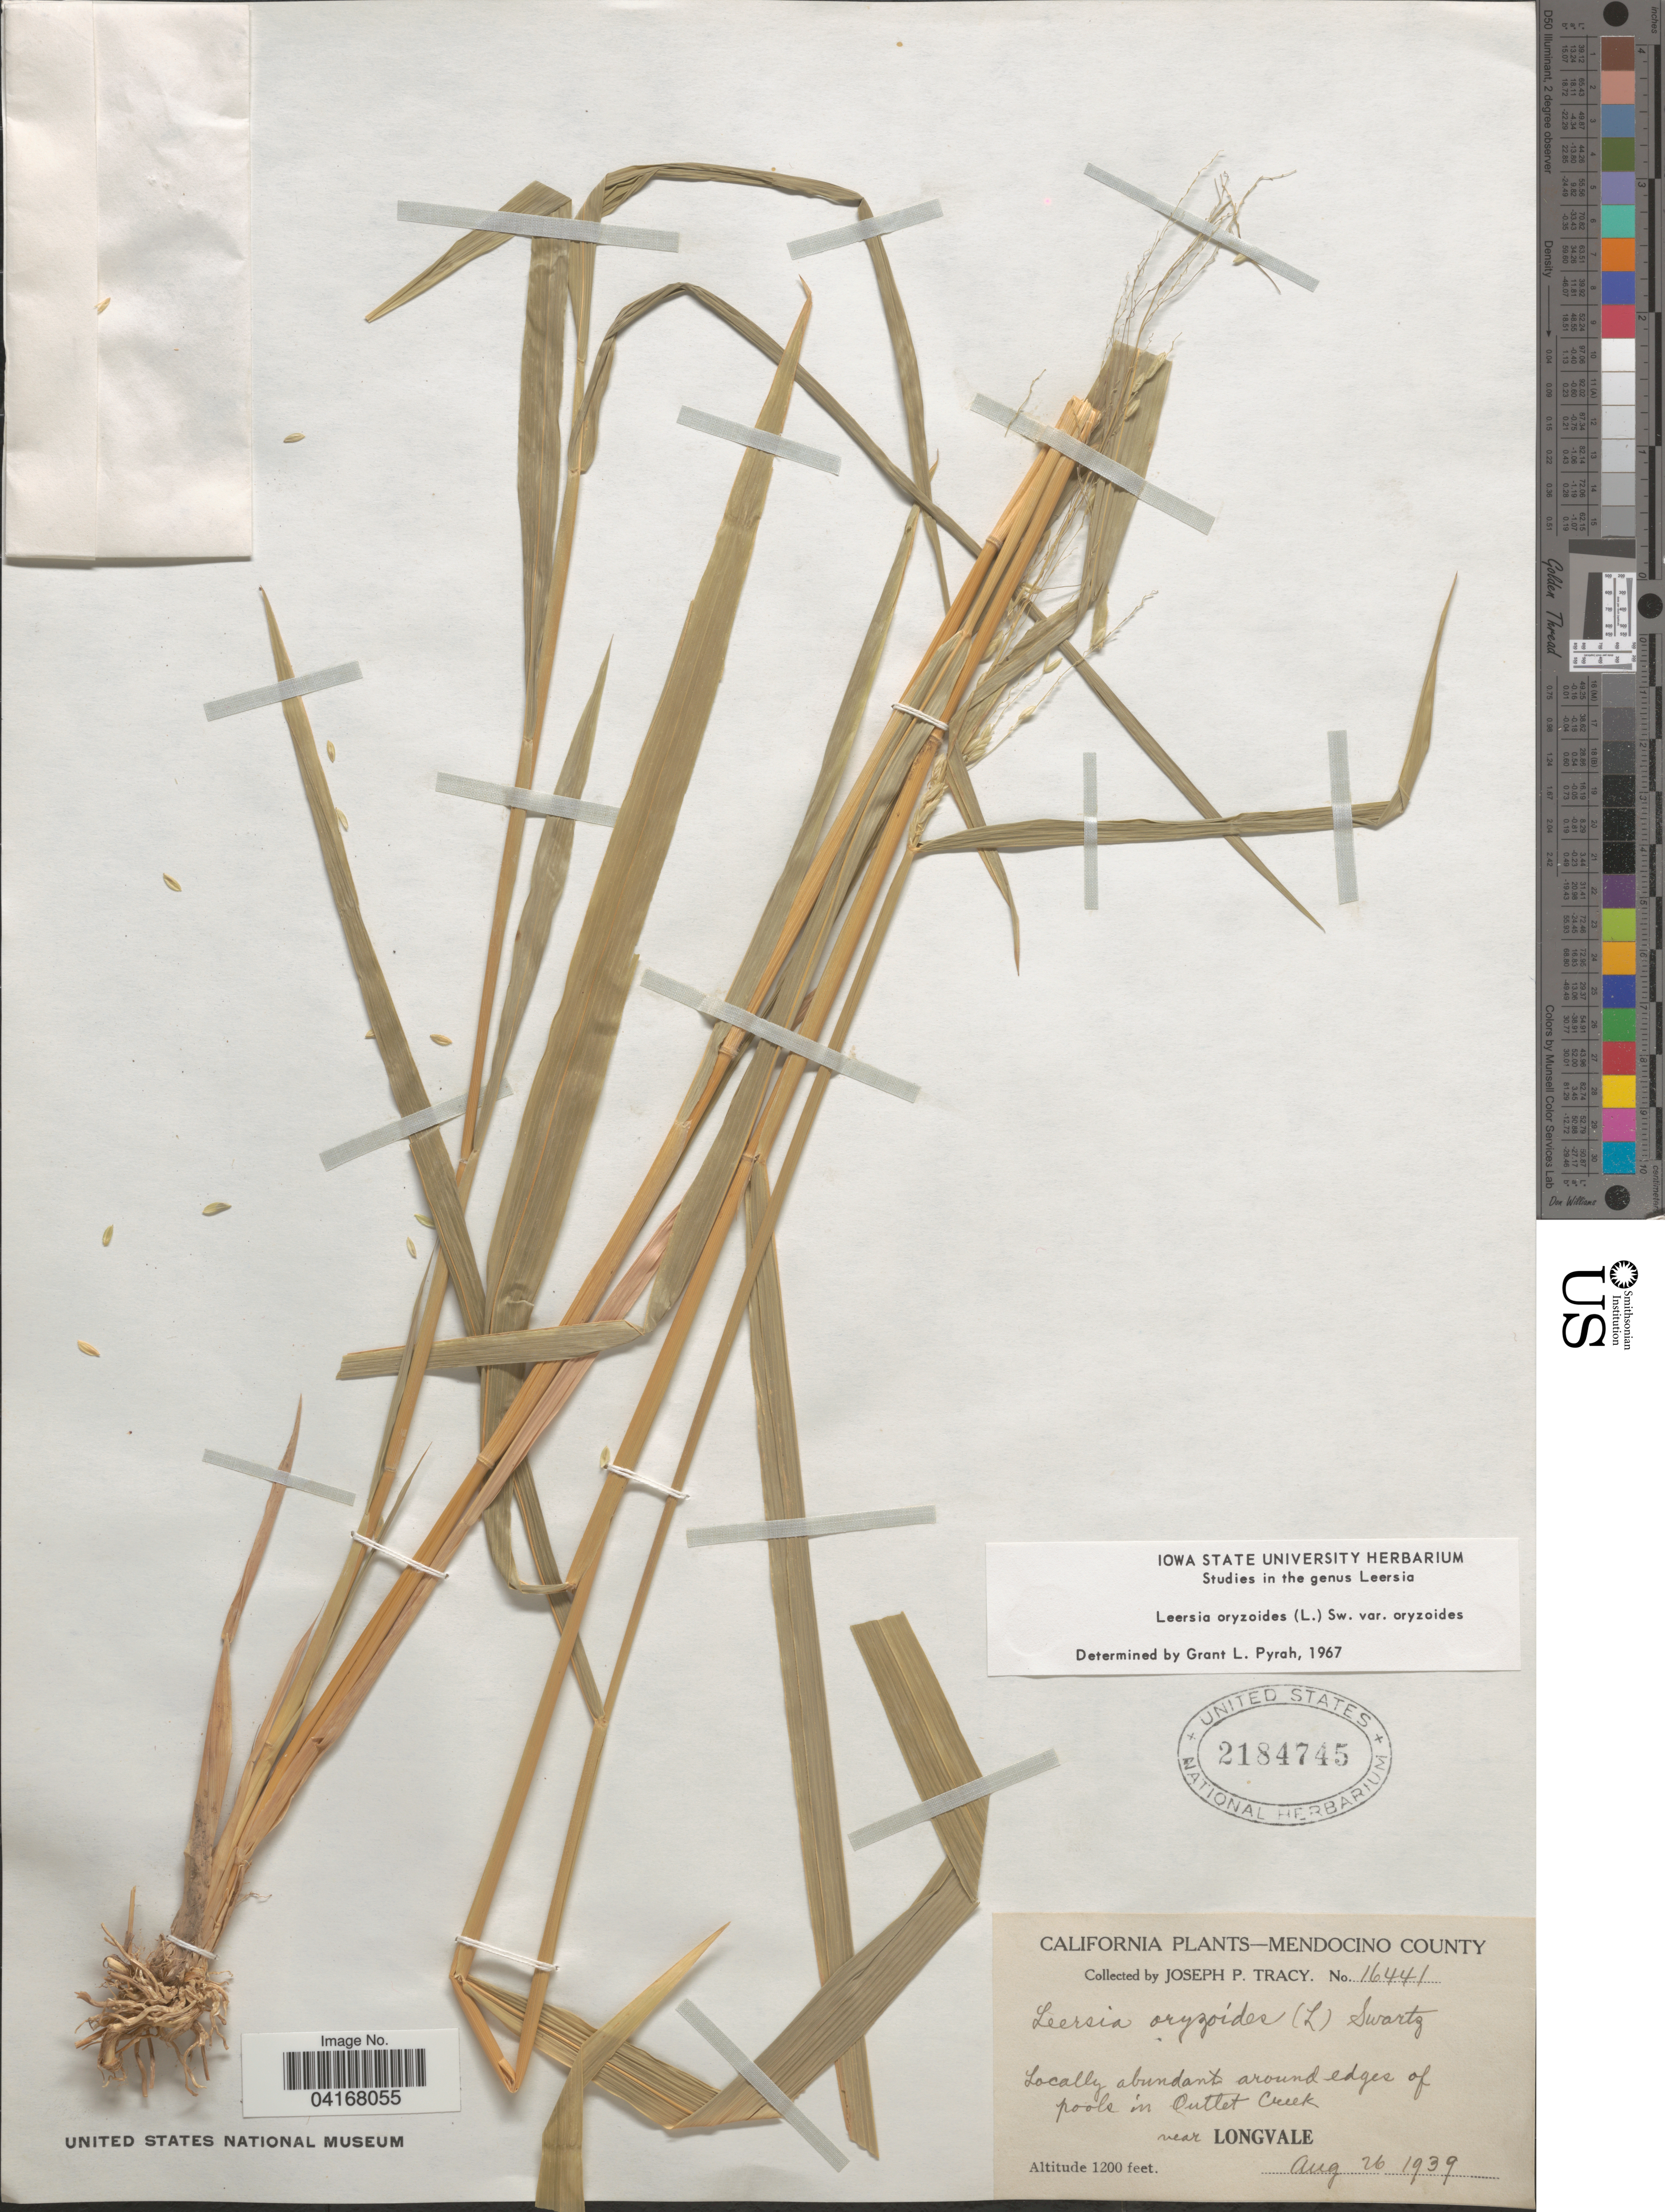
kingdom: Plantae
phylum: Tracheophyta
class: Liliopsida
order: Poales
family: Poaceae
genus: Leersia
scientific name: Leersia oryzoides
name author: (L.) Sw.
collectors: J. Tracy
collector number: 16441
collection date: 1939-08-26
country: United States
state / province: California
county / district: Mendocino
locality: Mendocino County. Locally abundant around edge of pools in Outlet Creek near Longvale.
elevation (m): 366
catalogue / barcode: US 2184745